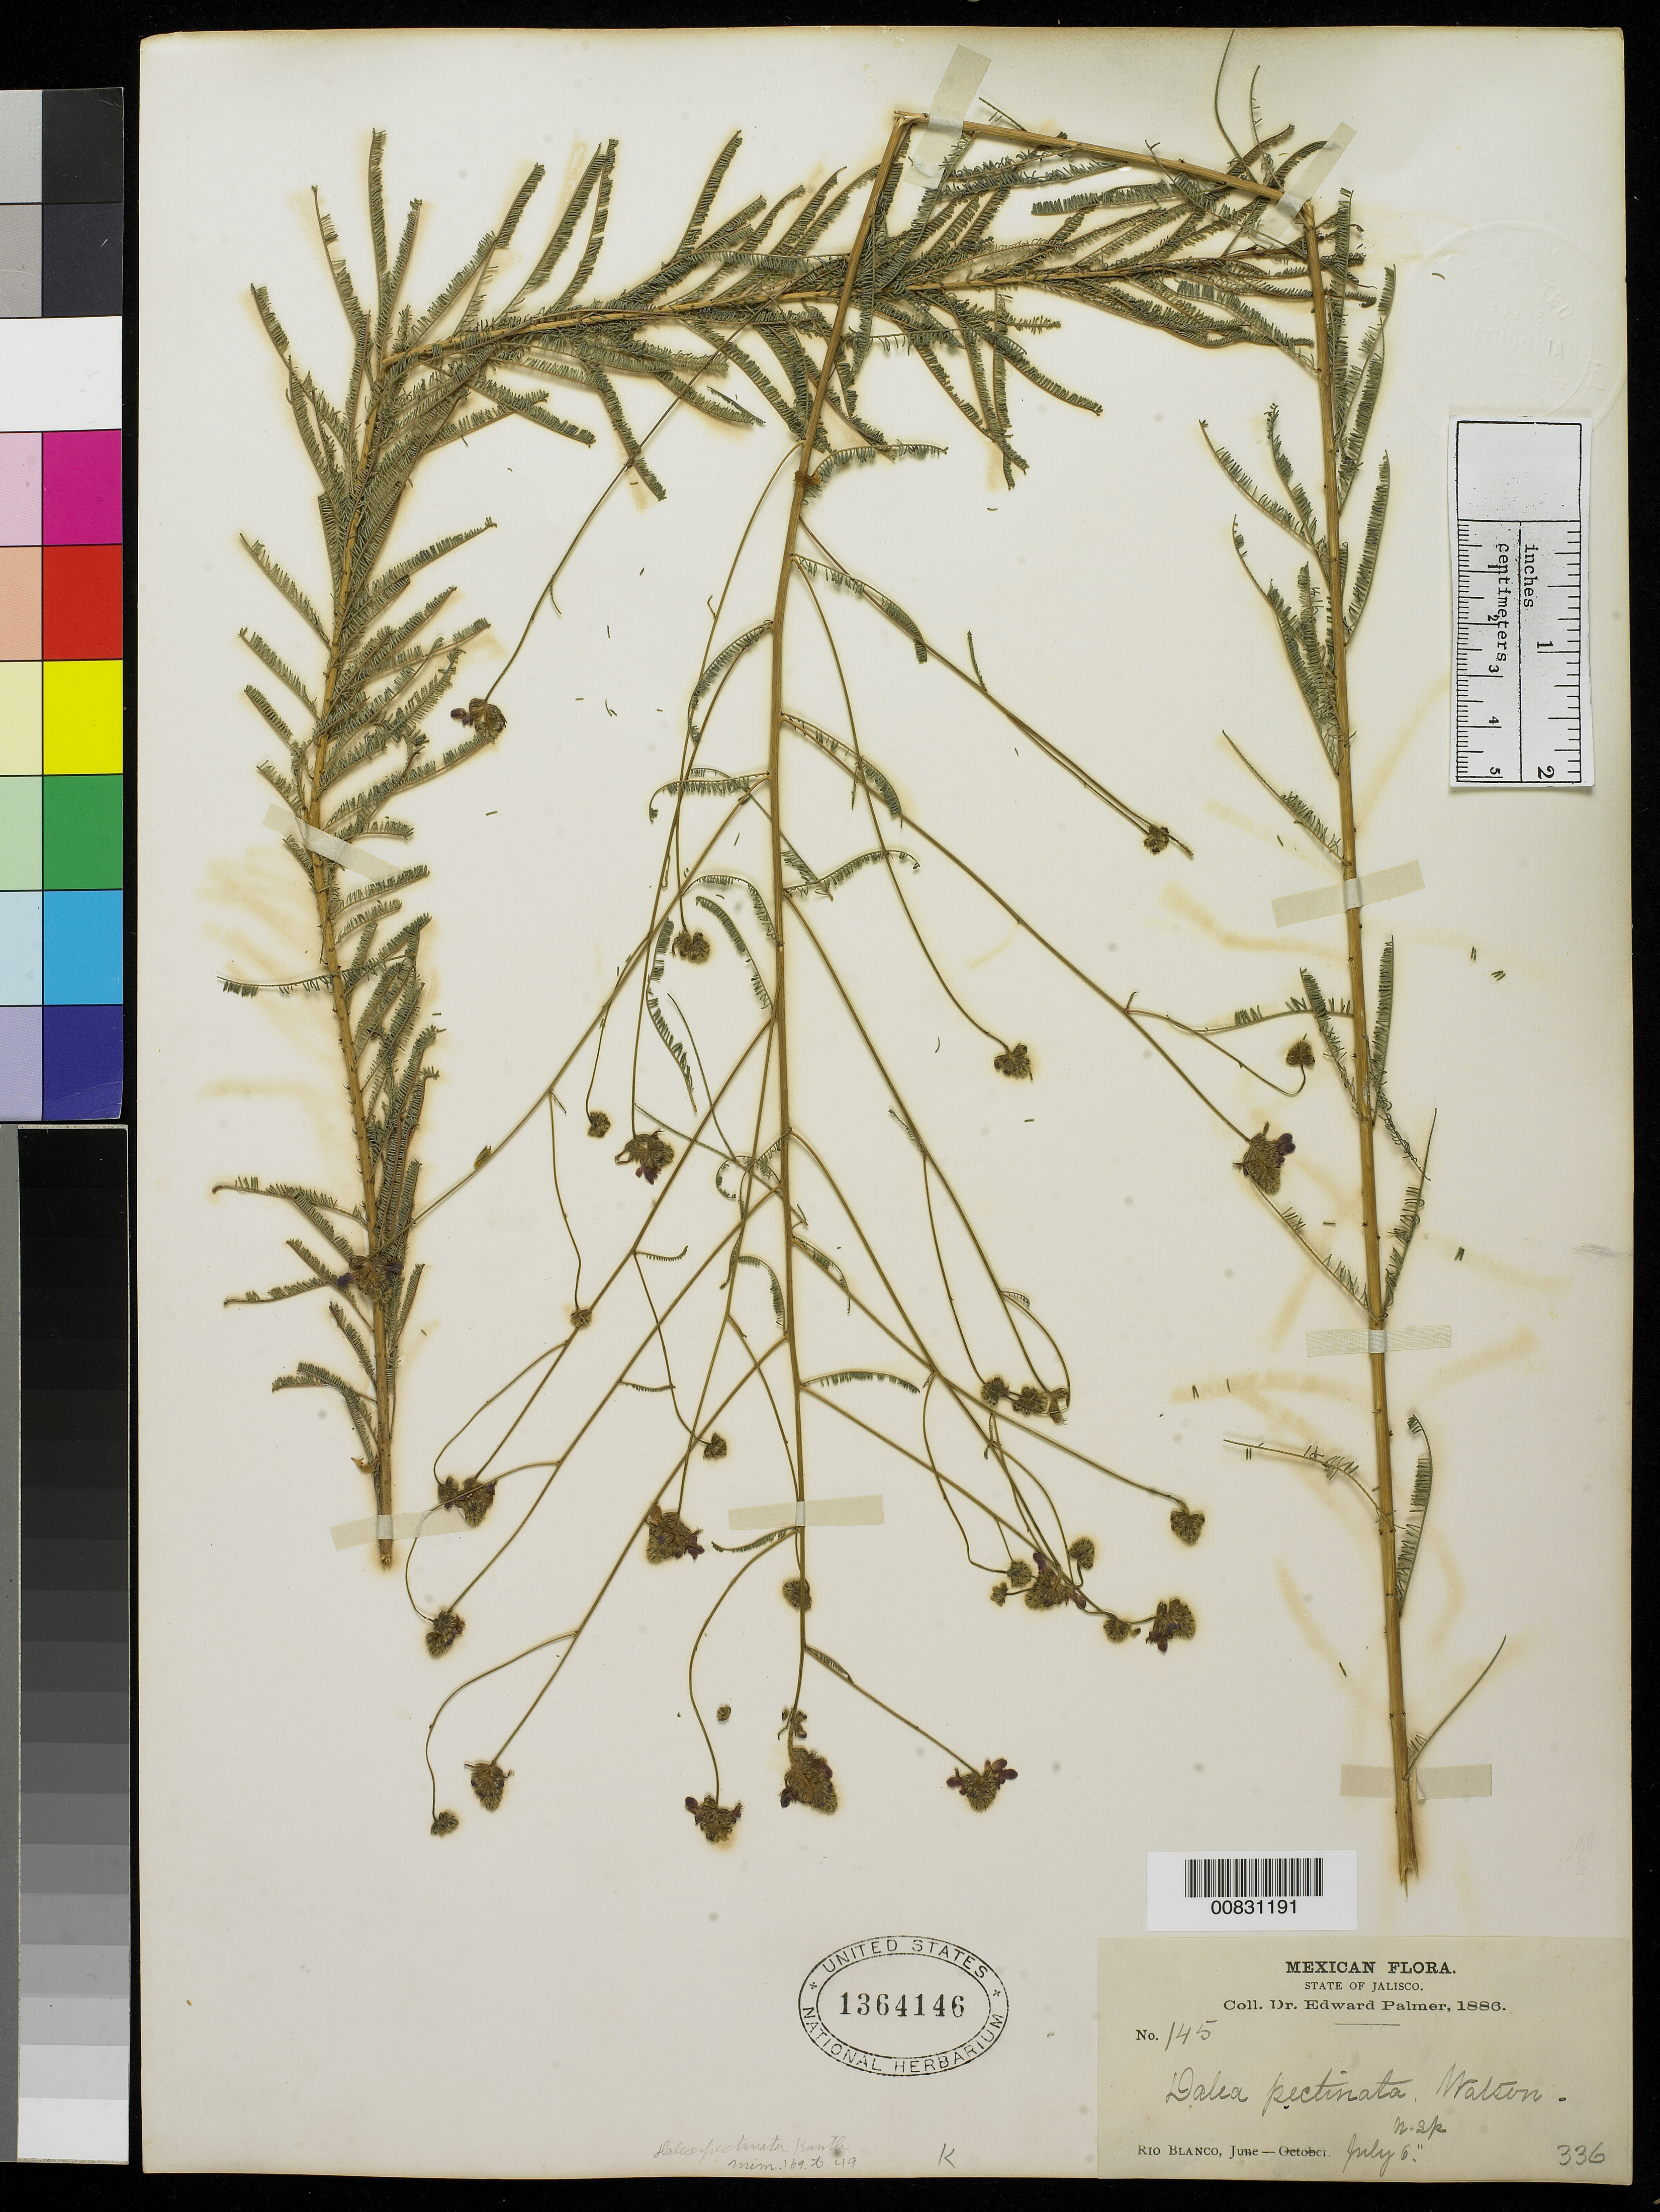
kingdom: Plantae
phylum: Tracheophyta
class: Magnoliopsida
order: Fabales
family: Fabaceae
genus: Dalea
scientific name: Dalea pectinata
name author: Kunth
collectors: E. Palmer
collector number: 145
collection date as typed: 06 Jul 1886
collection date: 1886-07-06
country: Mexico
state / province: Jalisco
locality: Río Blanco, Jalisco.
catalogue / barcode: US 1364146